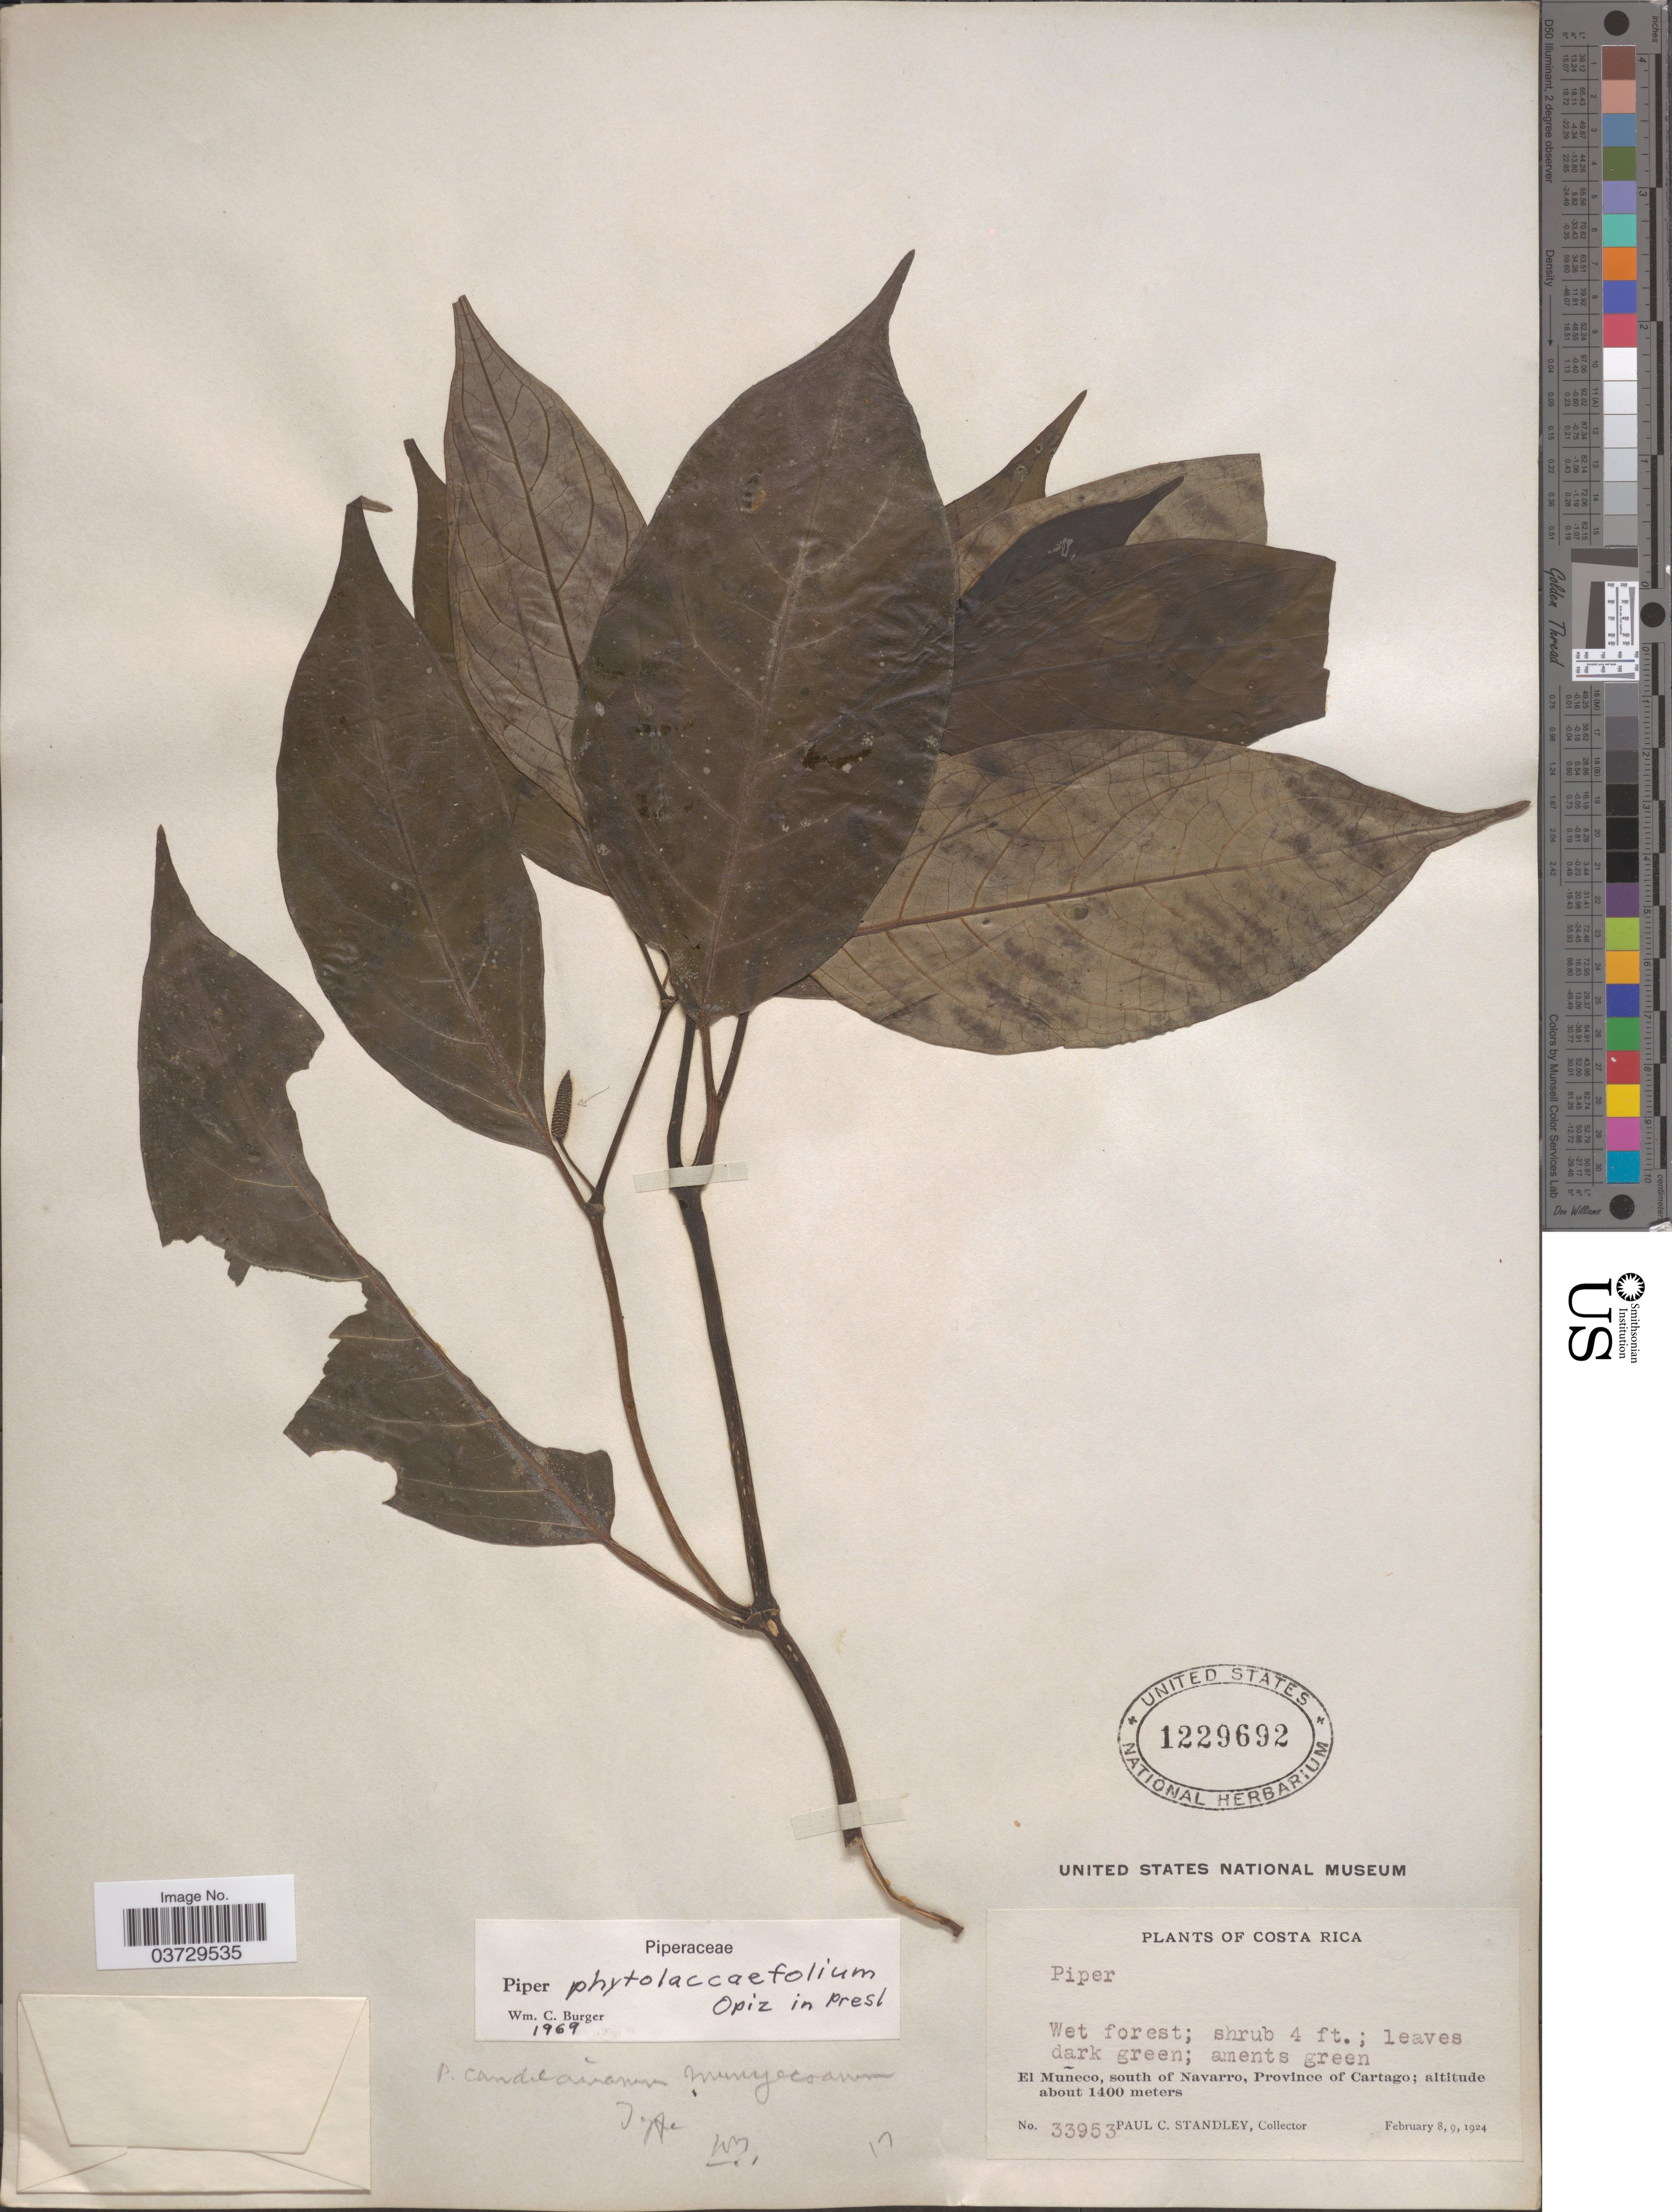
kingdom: Plantae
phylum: Tracheophyta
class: Magnoliopsida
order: Piperales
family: Piperaceae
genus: Piper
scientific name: Piper phytolaccifolium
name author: Opiz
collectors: P. C. Standley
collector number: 33953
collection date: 1924-02-08/1924-02-09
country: Costa Rica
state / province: Cartago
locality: El Muñeco, south of Navarro.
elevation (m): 1400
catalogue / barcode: US 1229692